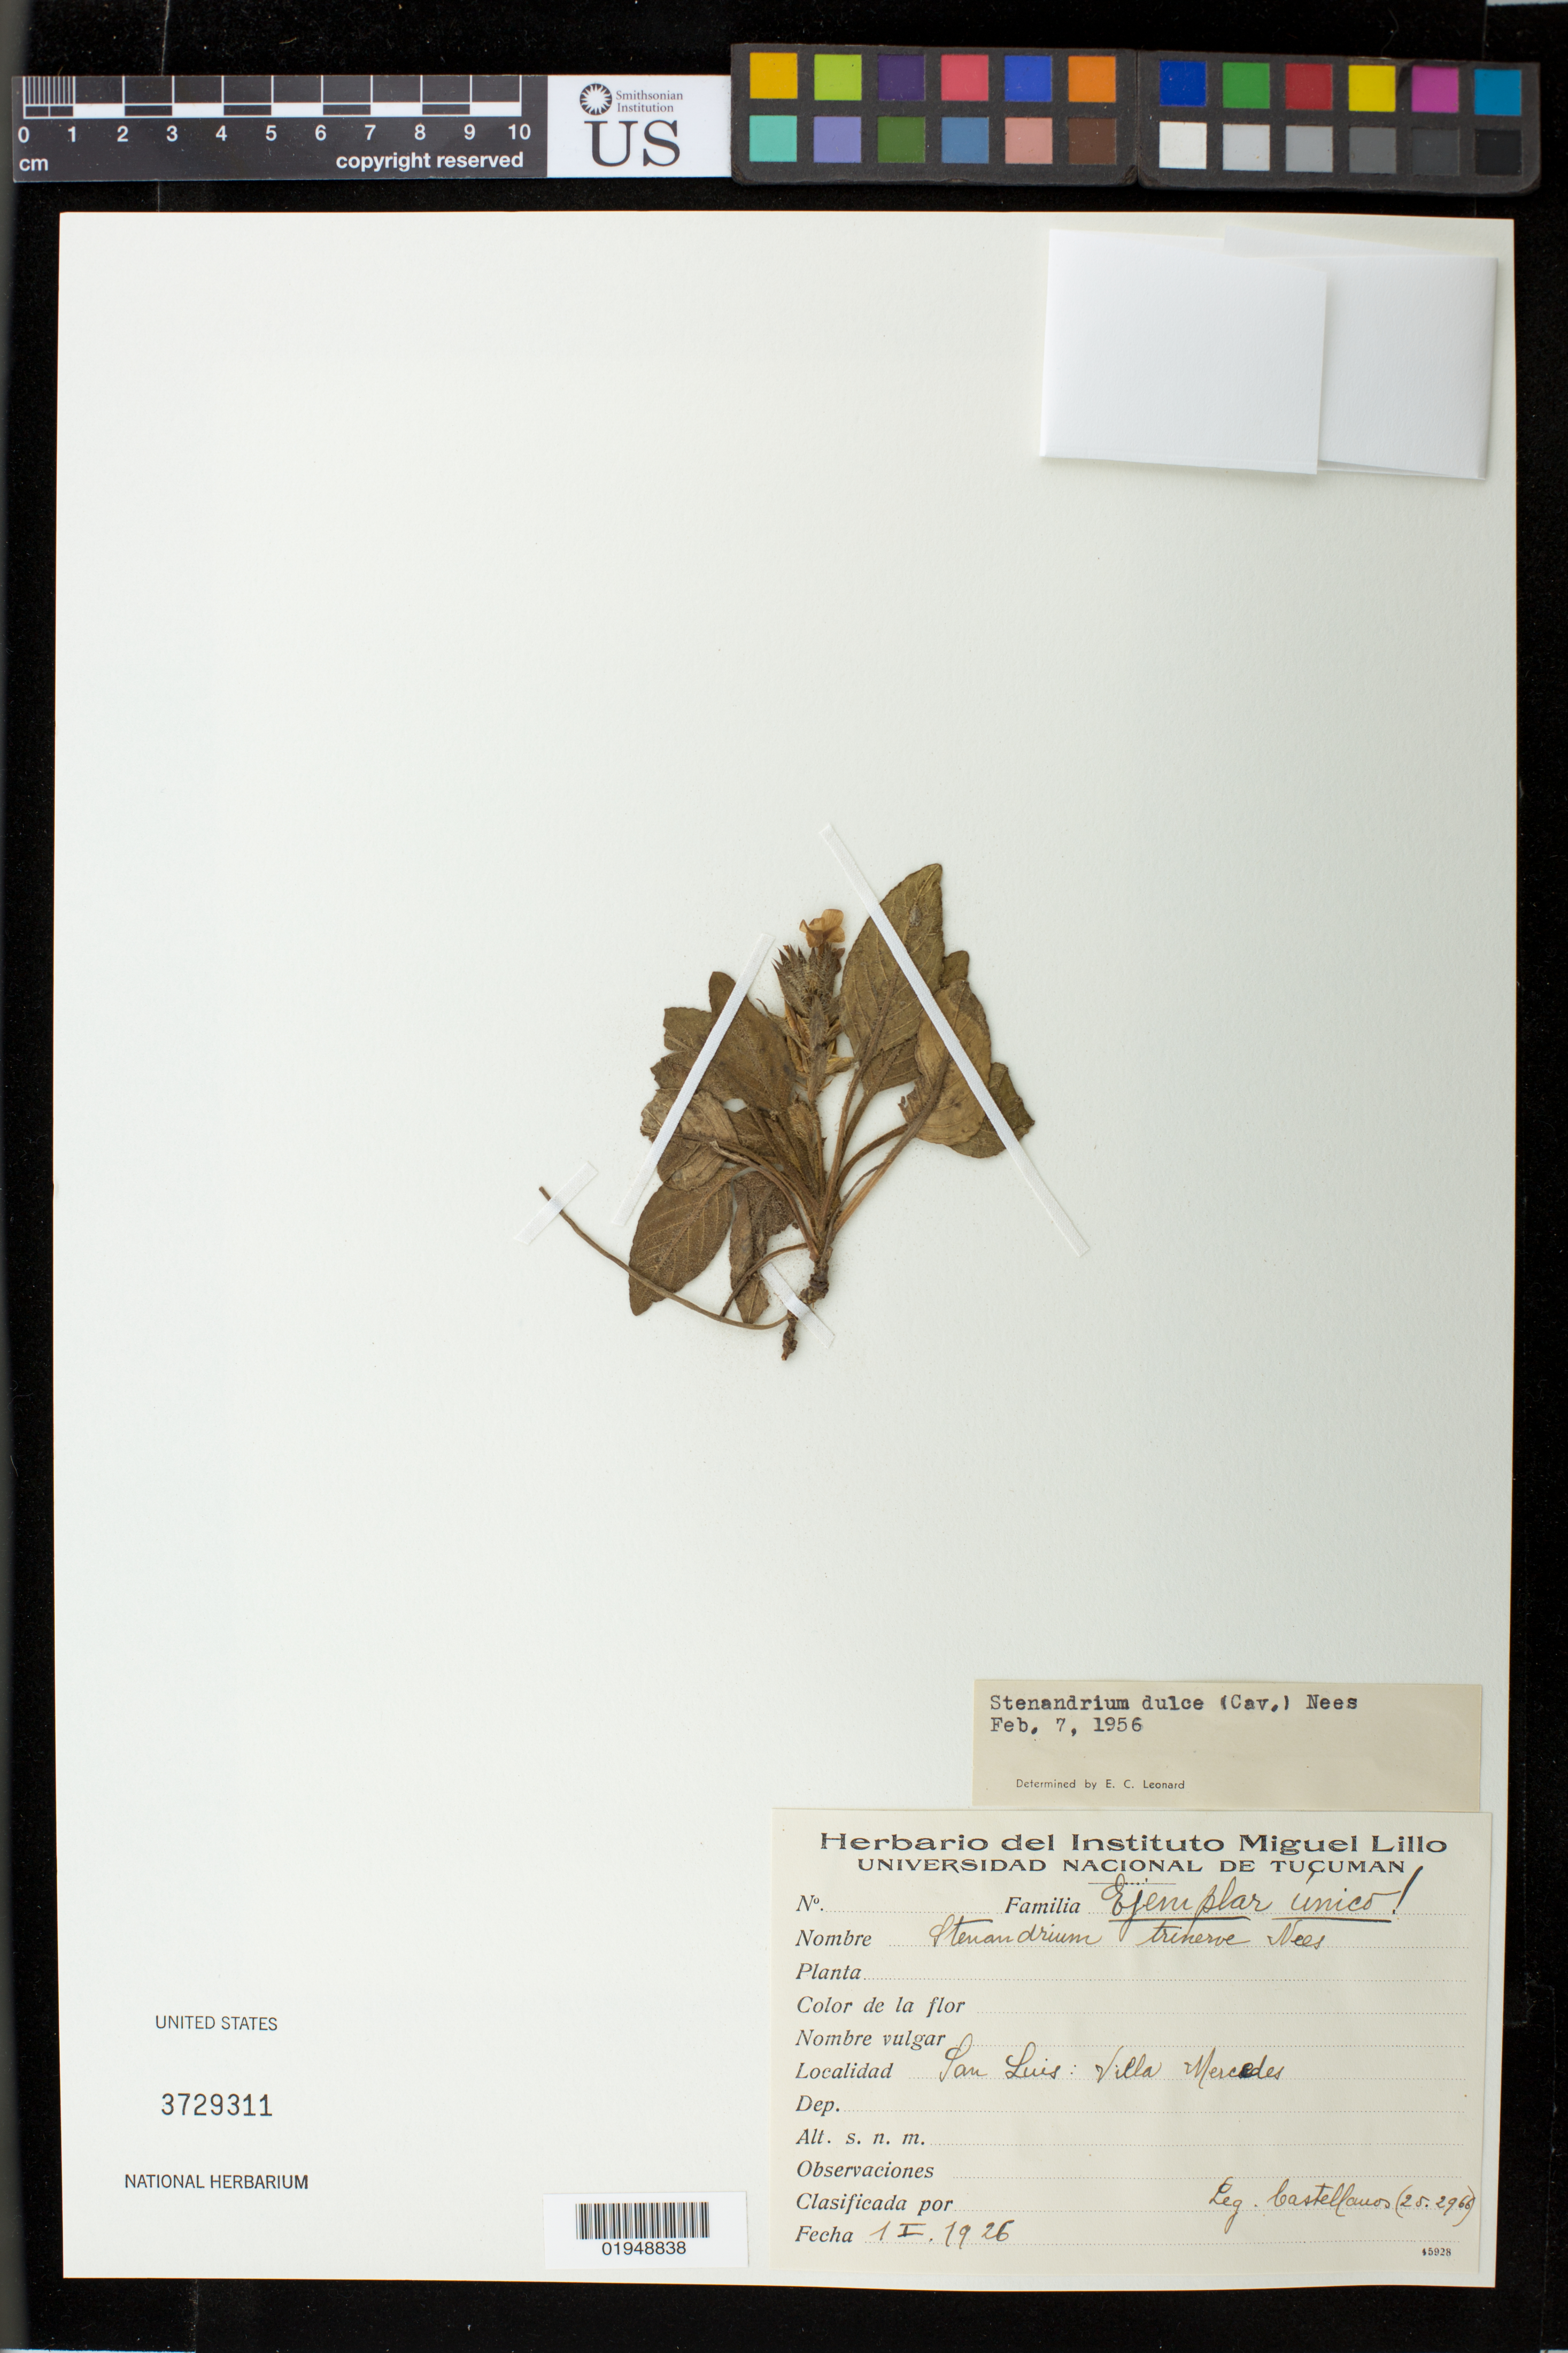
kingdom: Plantae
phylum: Tracheophyta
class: Magnoliopsida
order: Lamiales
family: Acanthaceae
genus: Stenandrium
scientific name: Stenandrium dulce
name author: (Cav.) Nees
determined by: Leonard, Emery C., (US)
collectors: -- Castellanos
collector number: (25.2966)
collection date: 1926-01-01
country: Argentina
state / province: San Luis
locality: Villa Mercedes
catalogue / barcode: US 3729311